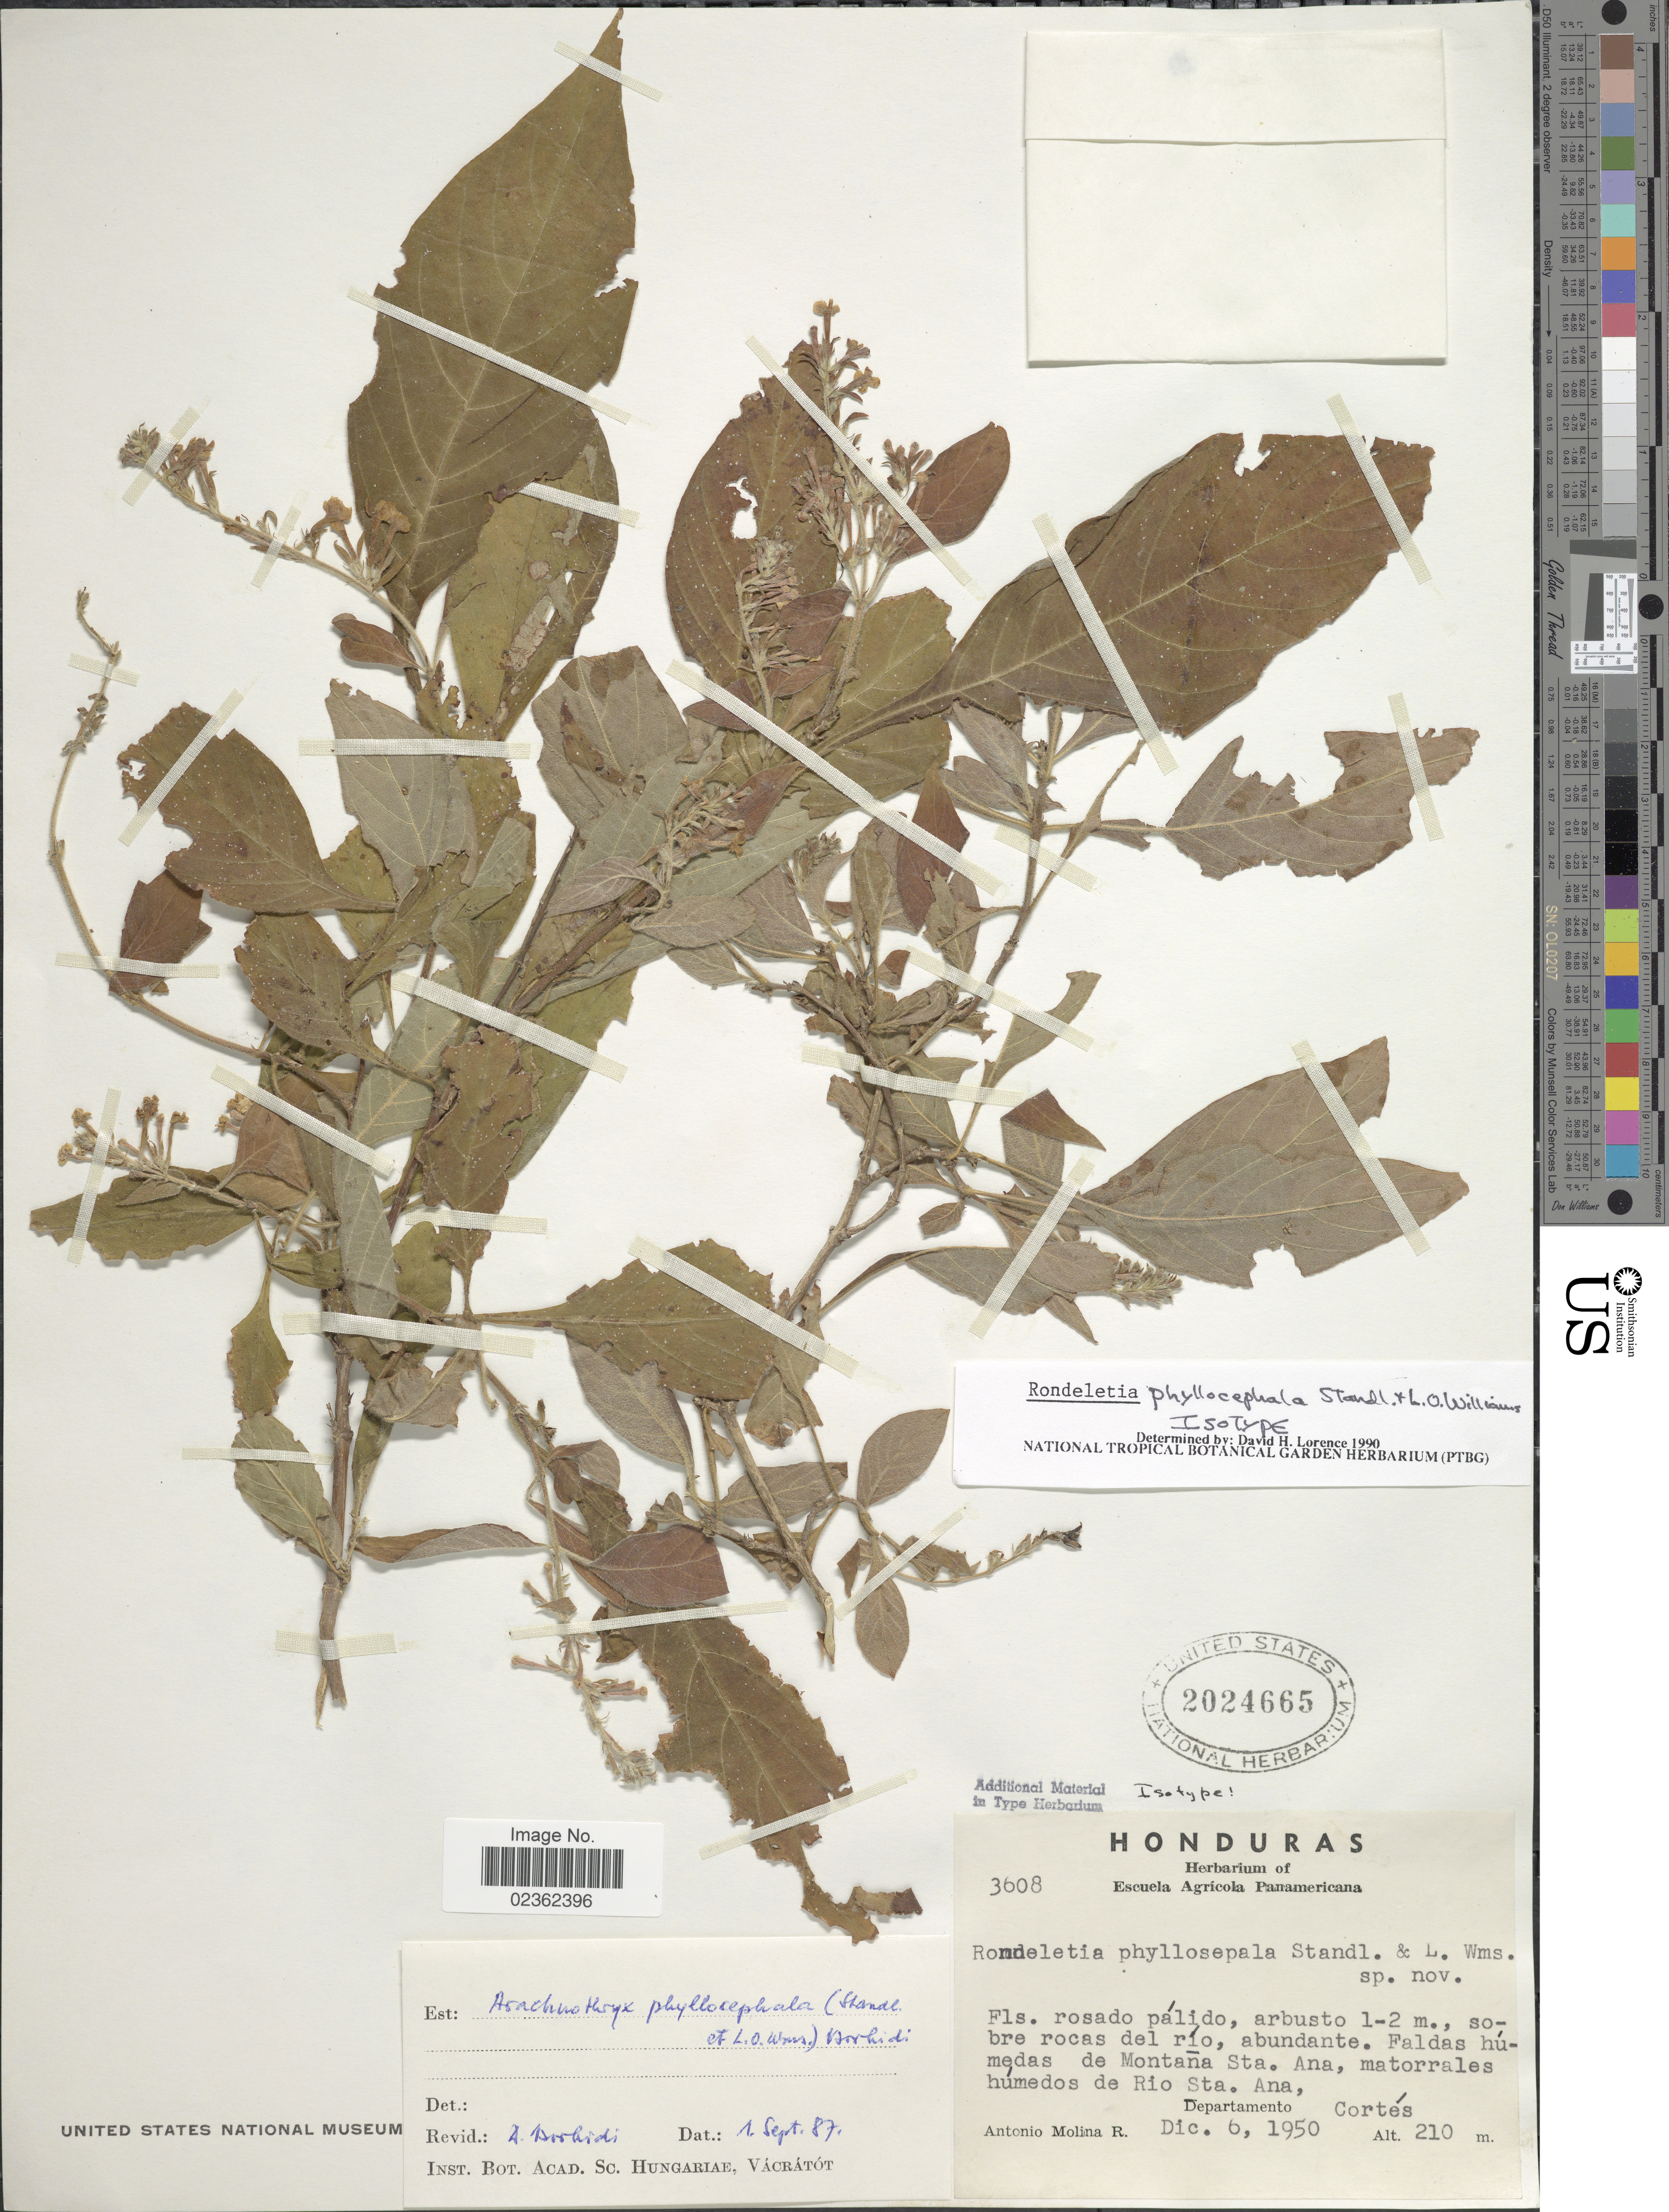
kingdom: Plantae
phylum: Tracheophyta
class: Magnoliopsida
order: Gentianales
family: Rubiaceae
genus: Arachnothryx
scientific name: Arachnothryx phyllocephala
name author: (Standl. & L.O. Williams) Borhidi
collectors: A. Molina R.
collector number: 3608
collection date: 1950-12-06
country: Honduras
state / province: Cortés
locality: Faldas humedas de Montana Sta. Ana, matorrales humedos de Rio Sta. Ana.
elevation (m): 210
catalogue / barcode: US 2024665